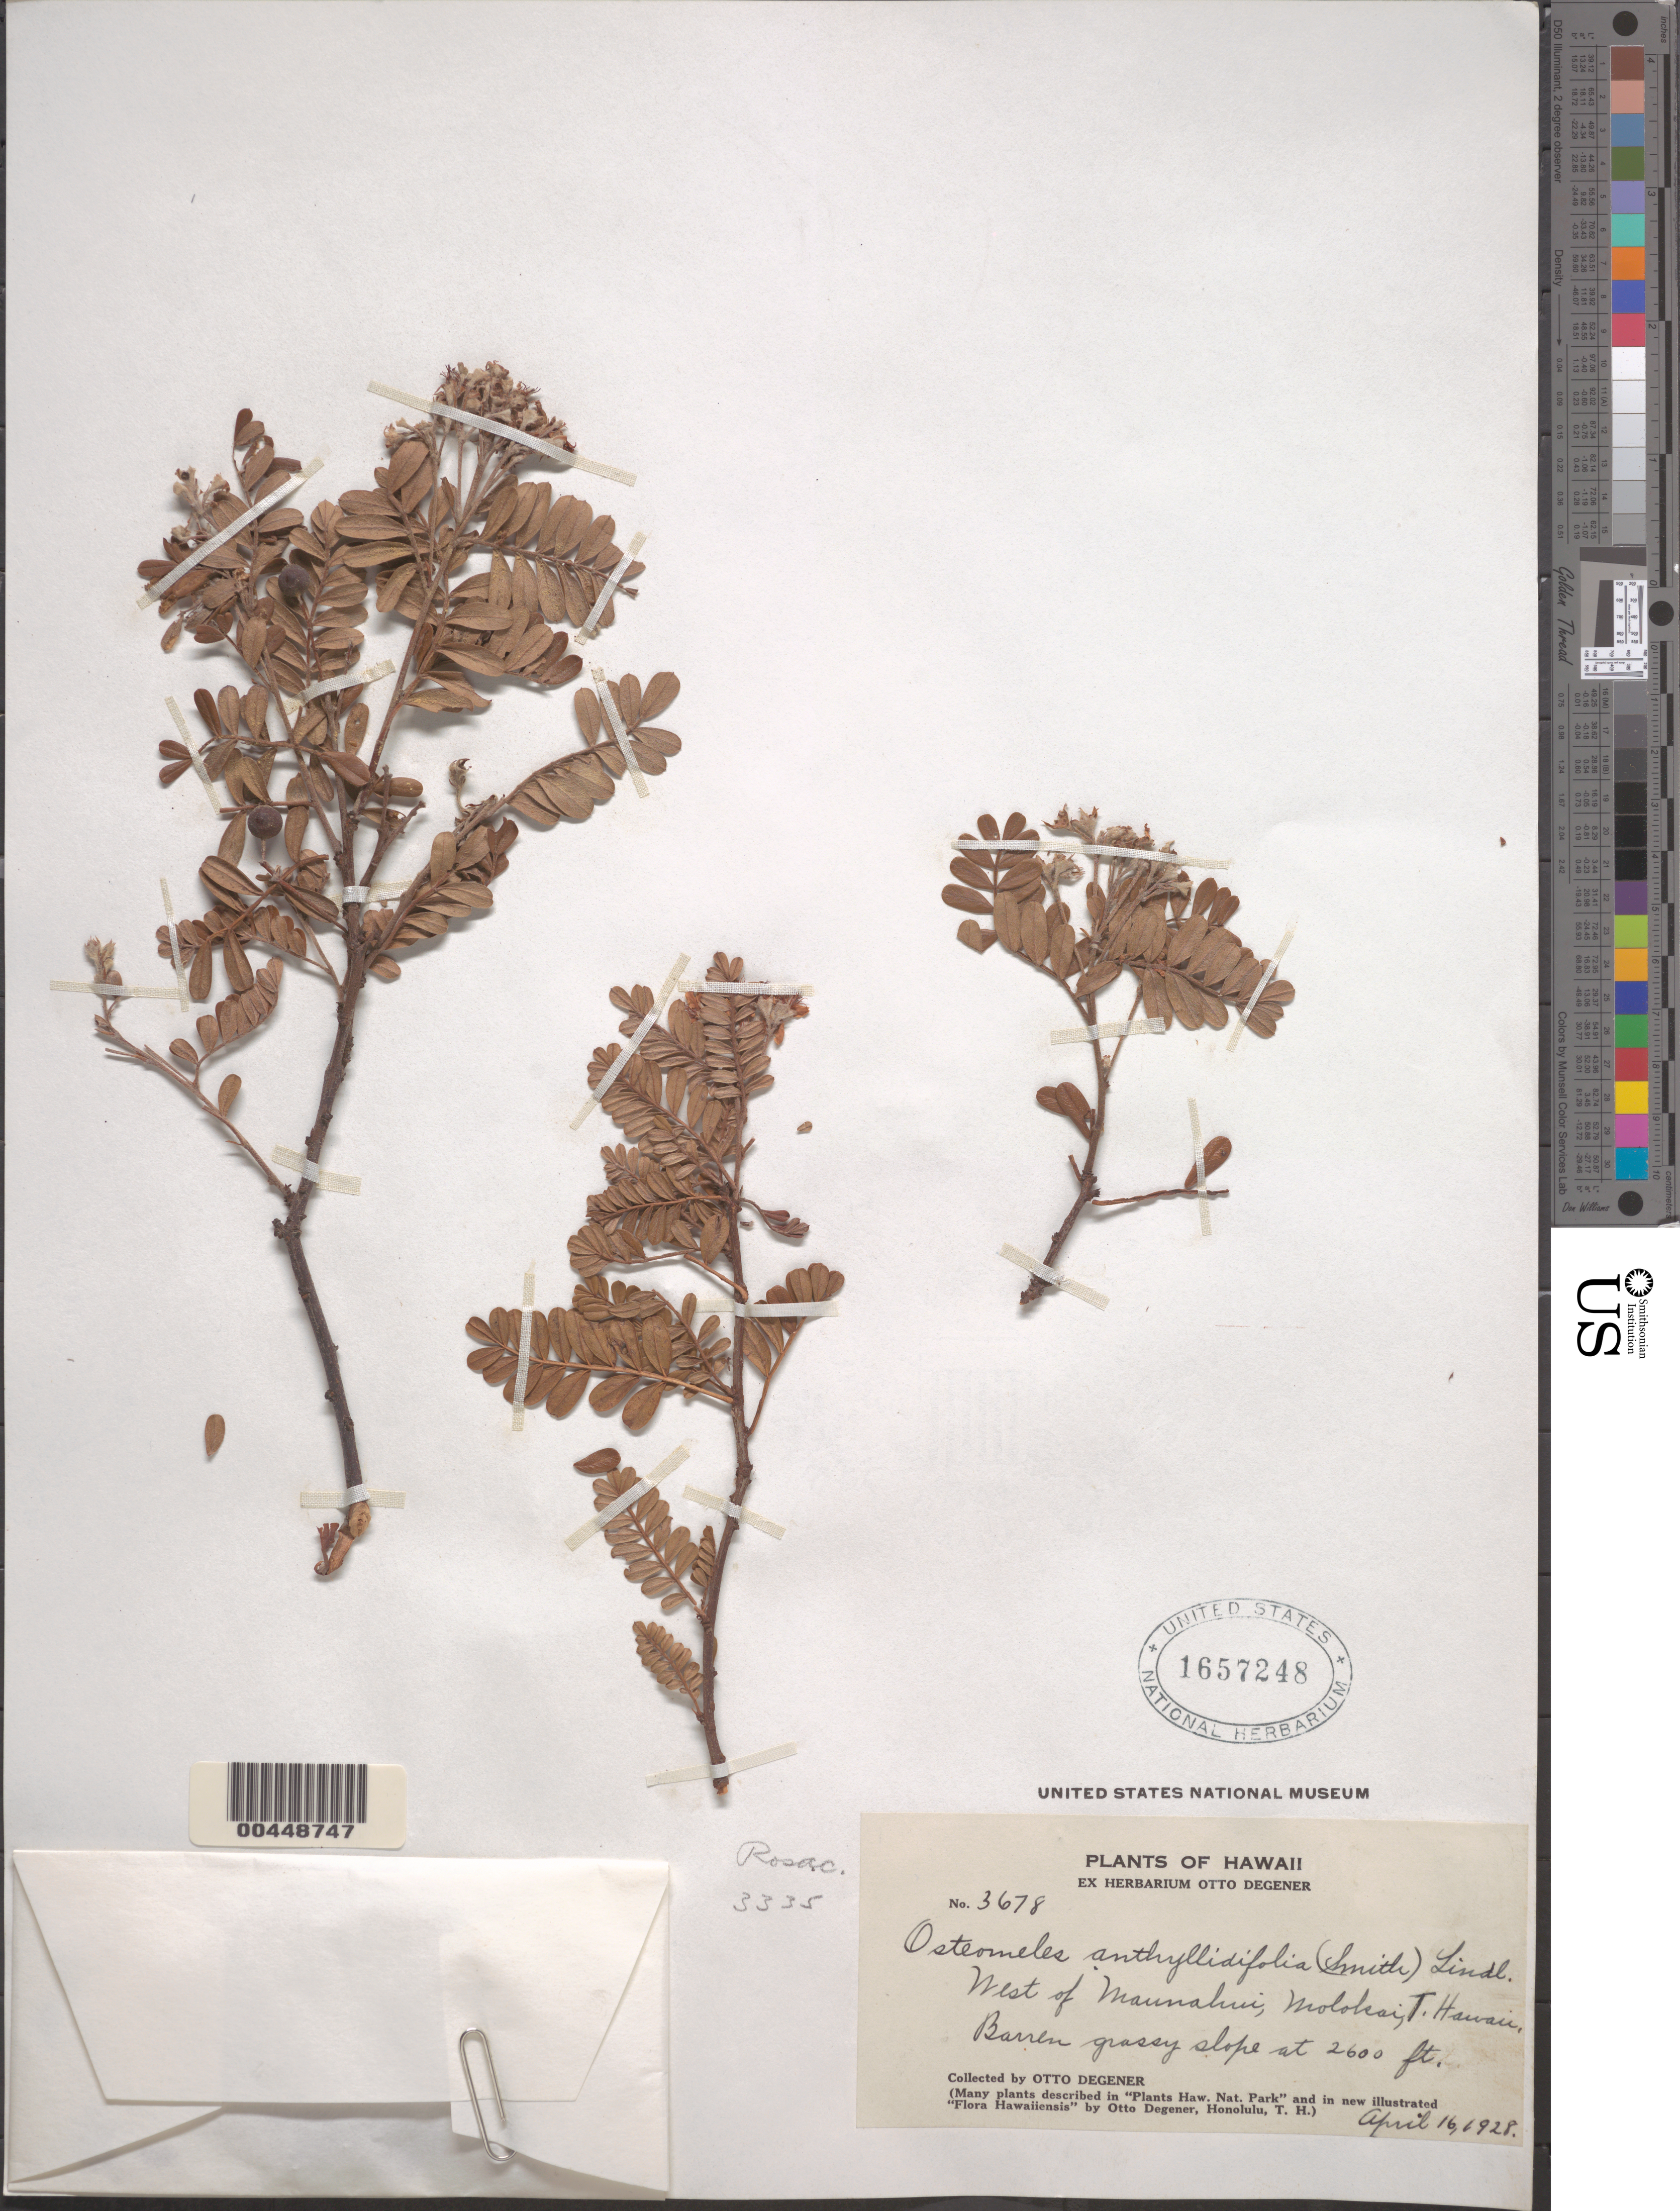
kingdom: Plantae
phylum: Tracheophyta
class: Magnoliopsida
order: Rosales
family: Rosaceae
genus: Osteomeles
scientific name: Osteomeles anthyllidifolia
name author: (Small) Lindl.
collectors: O. Degener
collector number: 3678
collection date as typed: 16 Apr 1928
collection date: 1928-04-16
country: United States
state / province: Hawaii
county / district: Maui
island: Moloka'i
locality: W of Maunahui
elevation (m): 792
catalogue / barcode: US 1657248